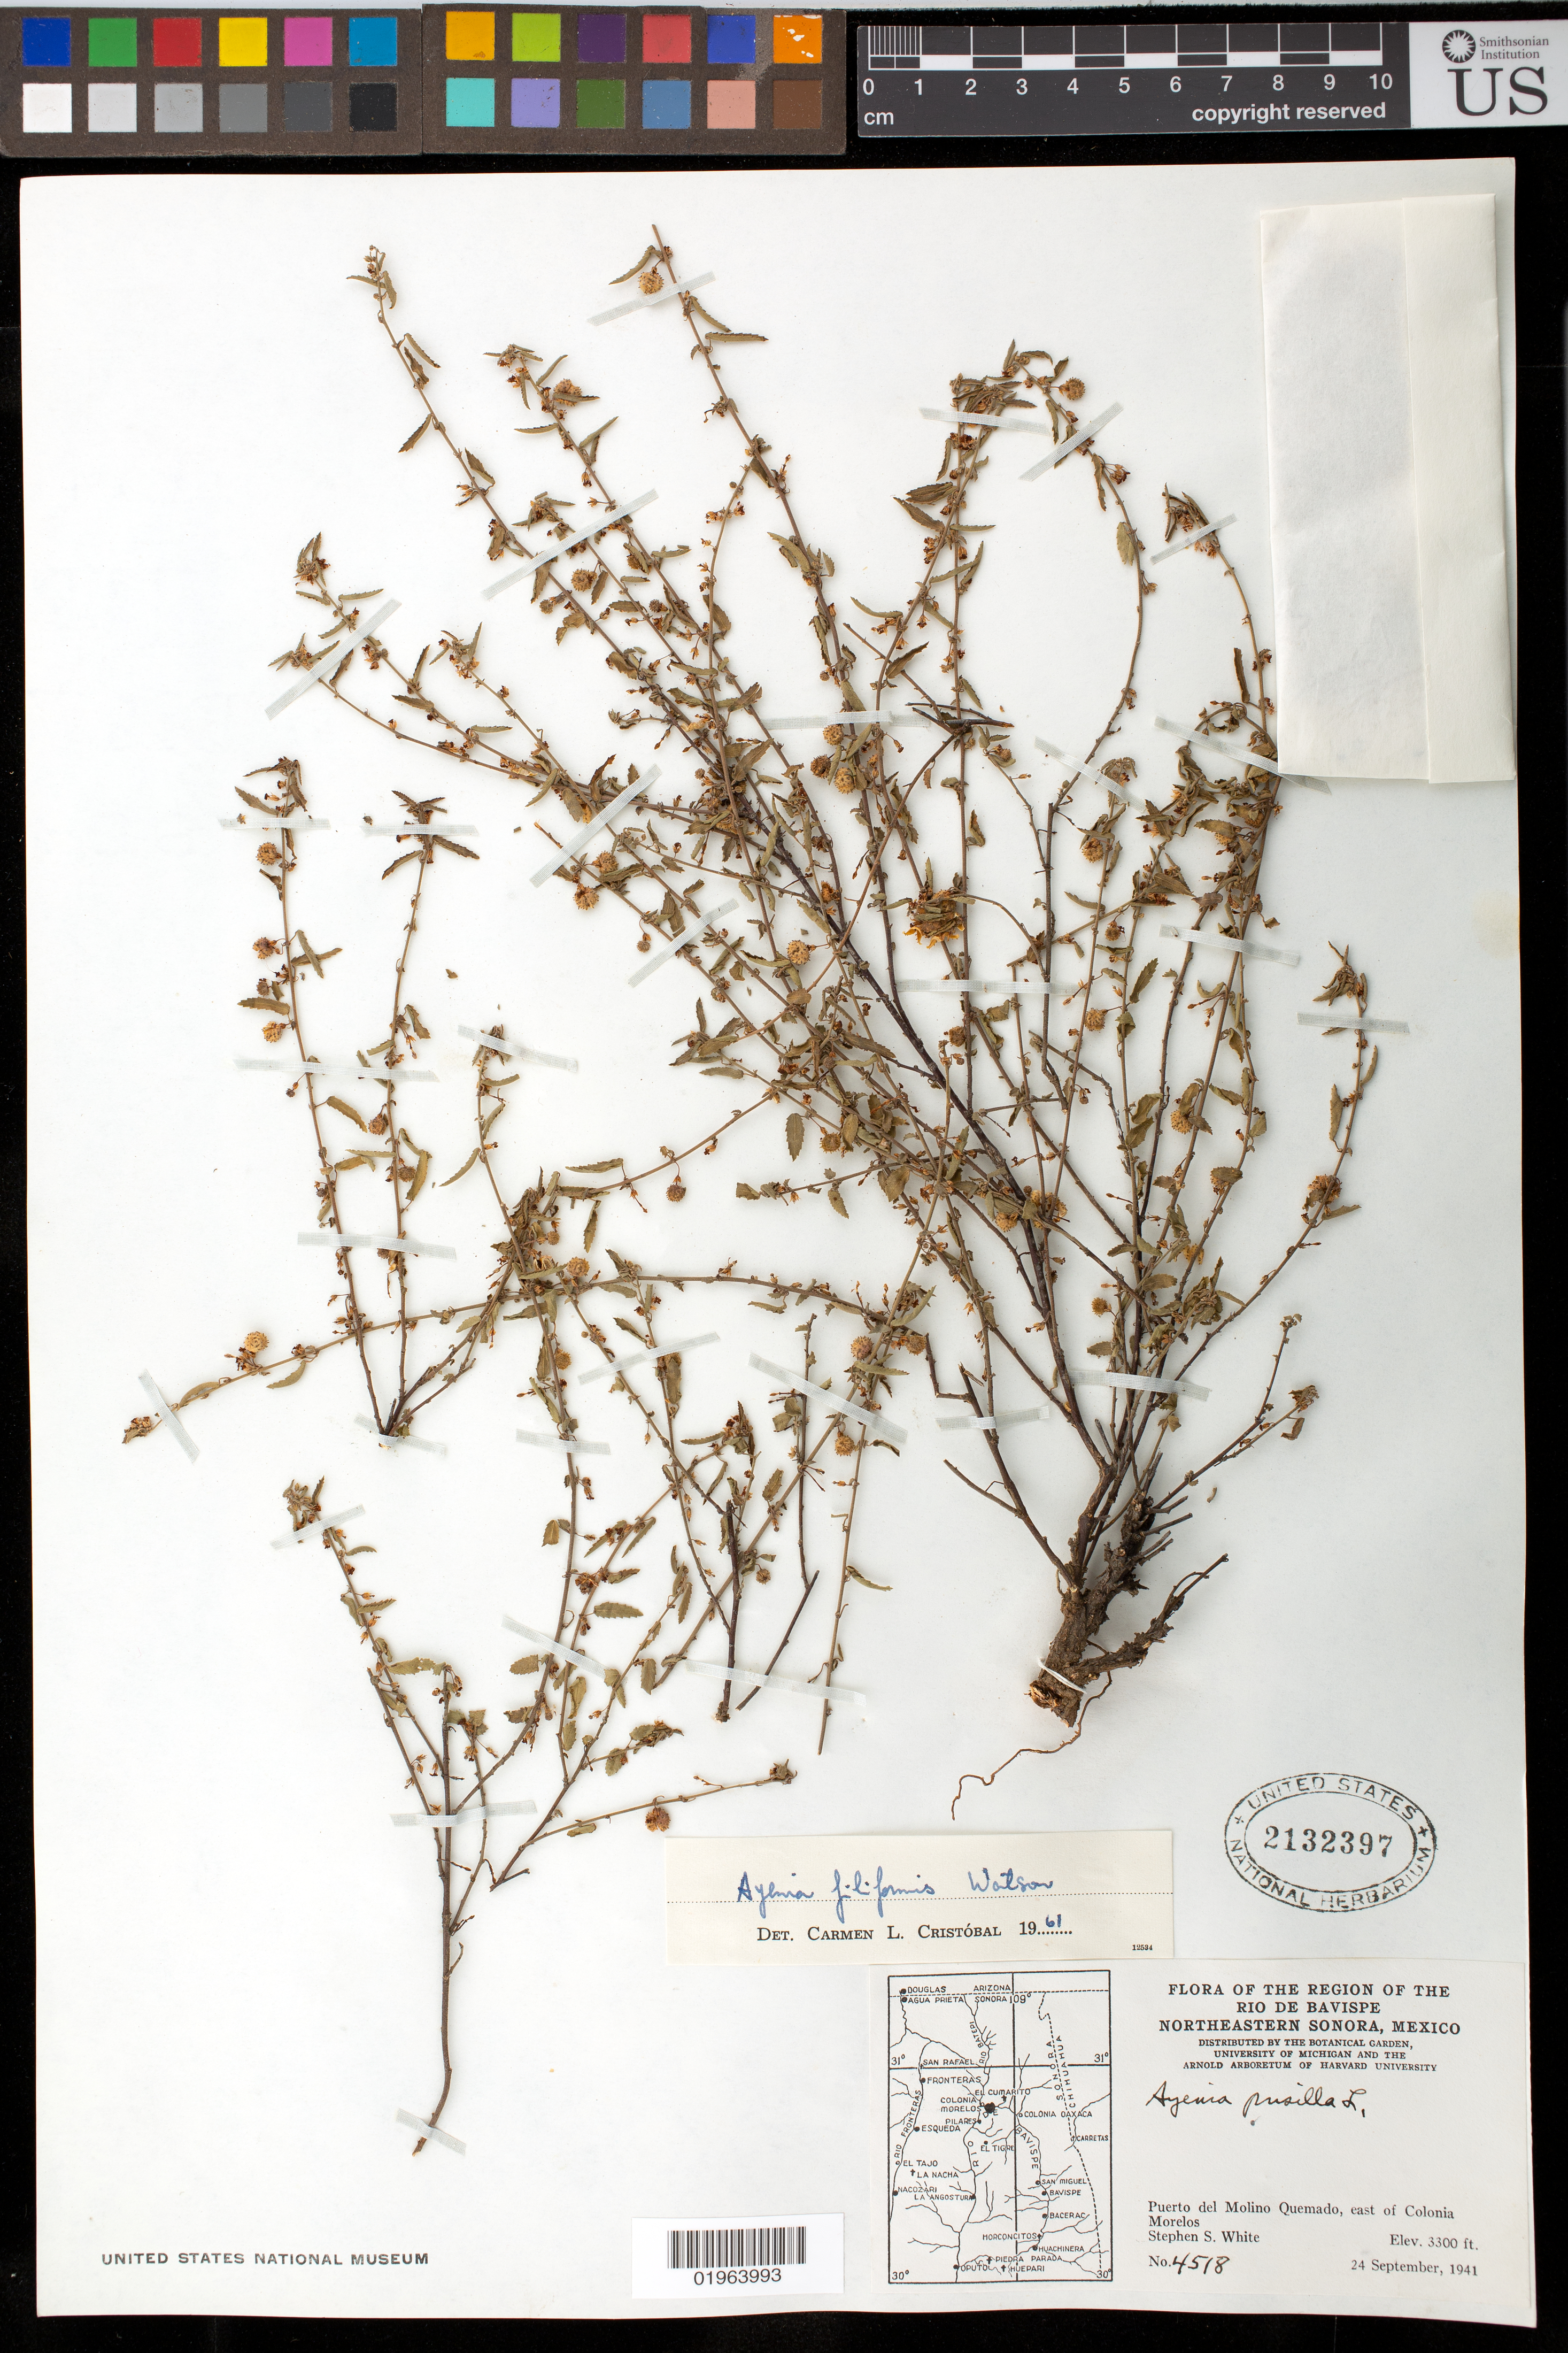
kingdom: Plantae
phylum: Tracheophyta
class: Magnoliopsida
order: Malvales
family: Malvaceae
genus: Ayenia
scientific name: Ayenia filiformis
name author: S. Watson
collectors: S. S. White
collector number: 4518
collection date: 1941-09-24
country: Mexico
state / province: Morelos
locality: Puerto del Molino Quemado, east of Colonia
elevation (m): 1006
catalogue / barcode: US 2132397